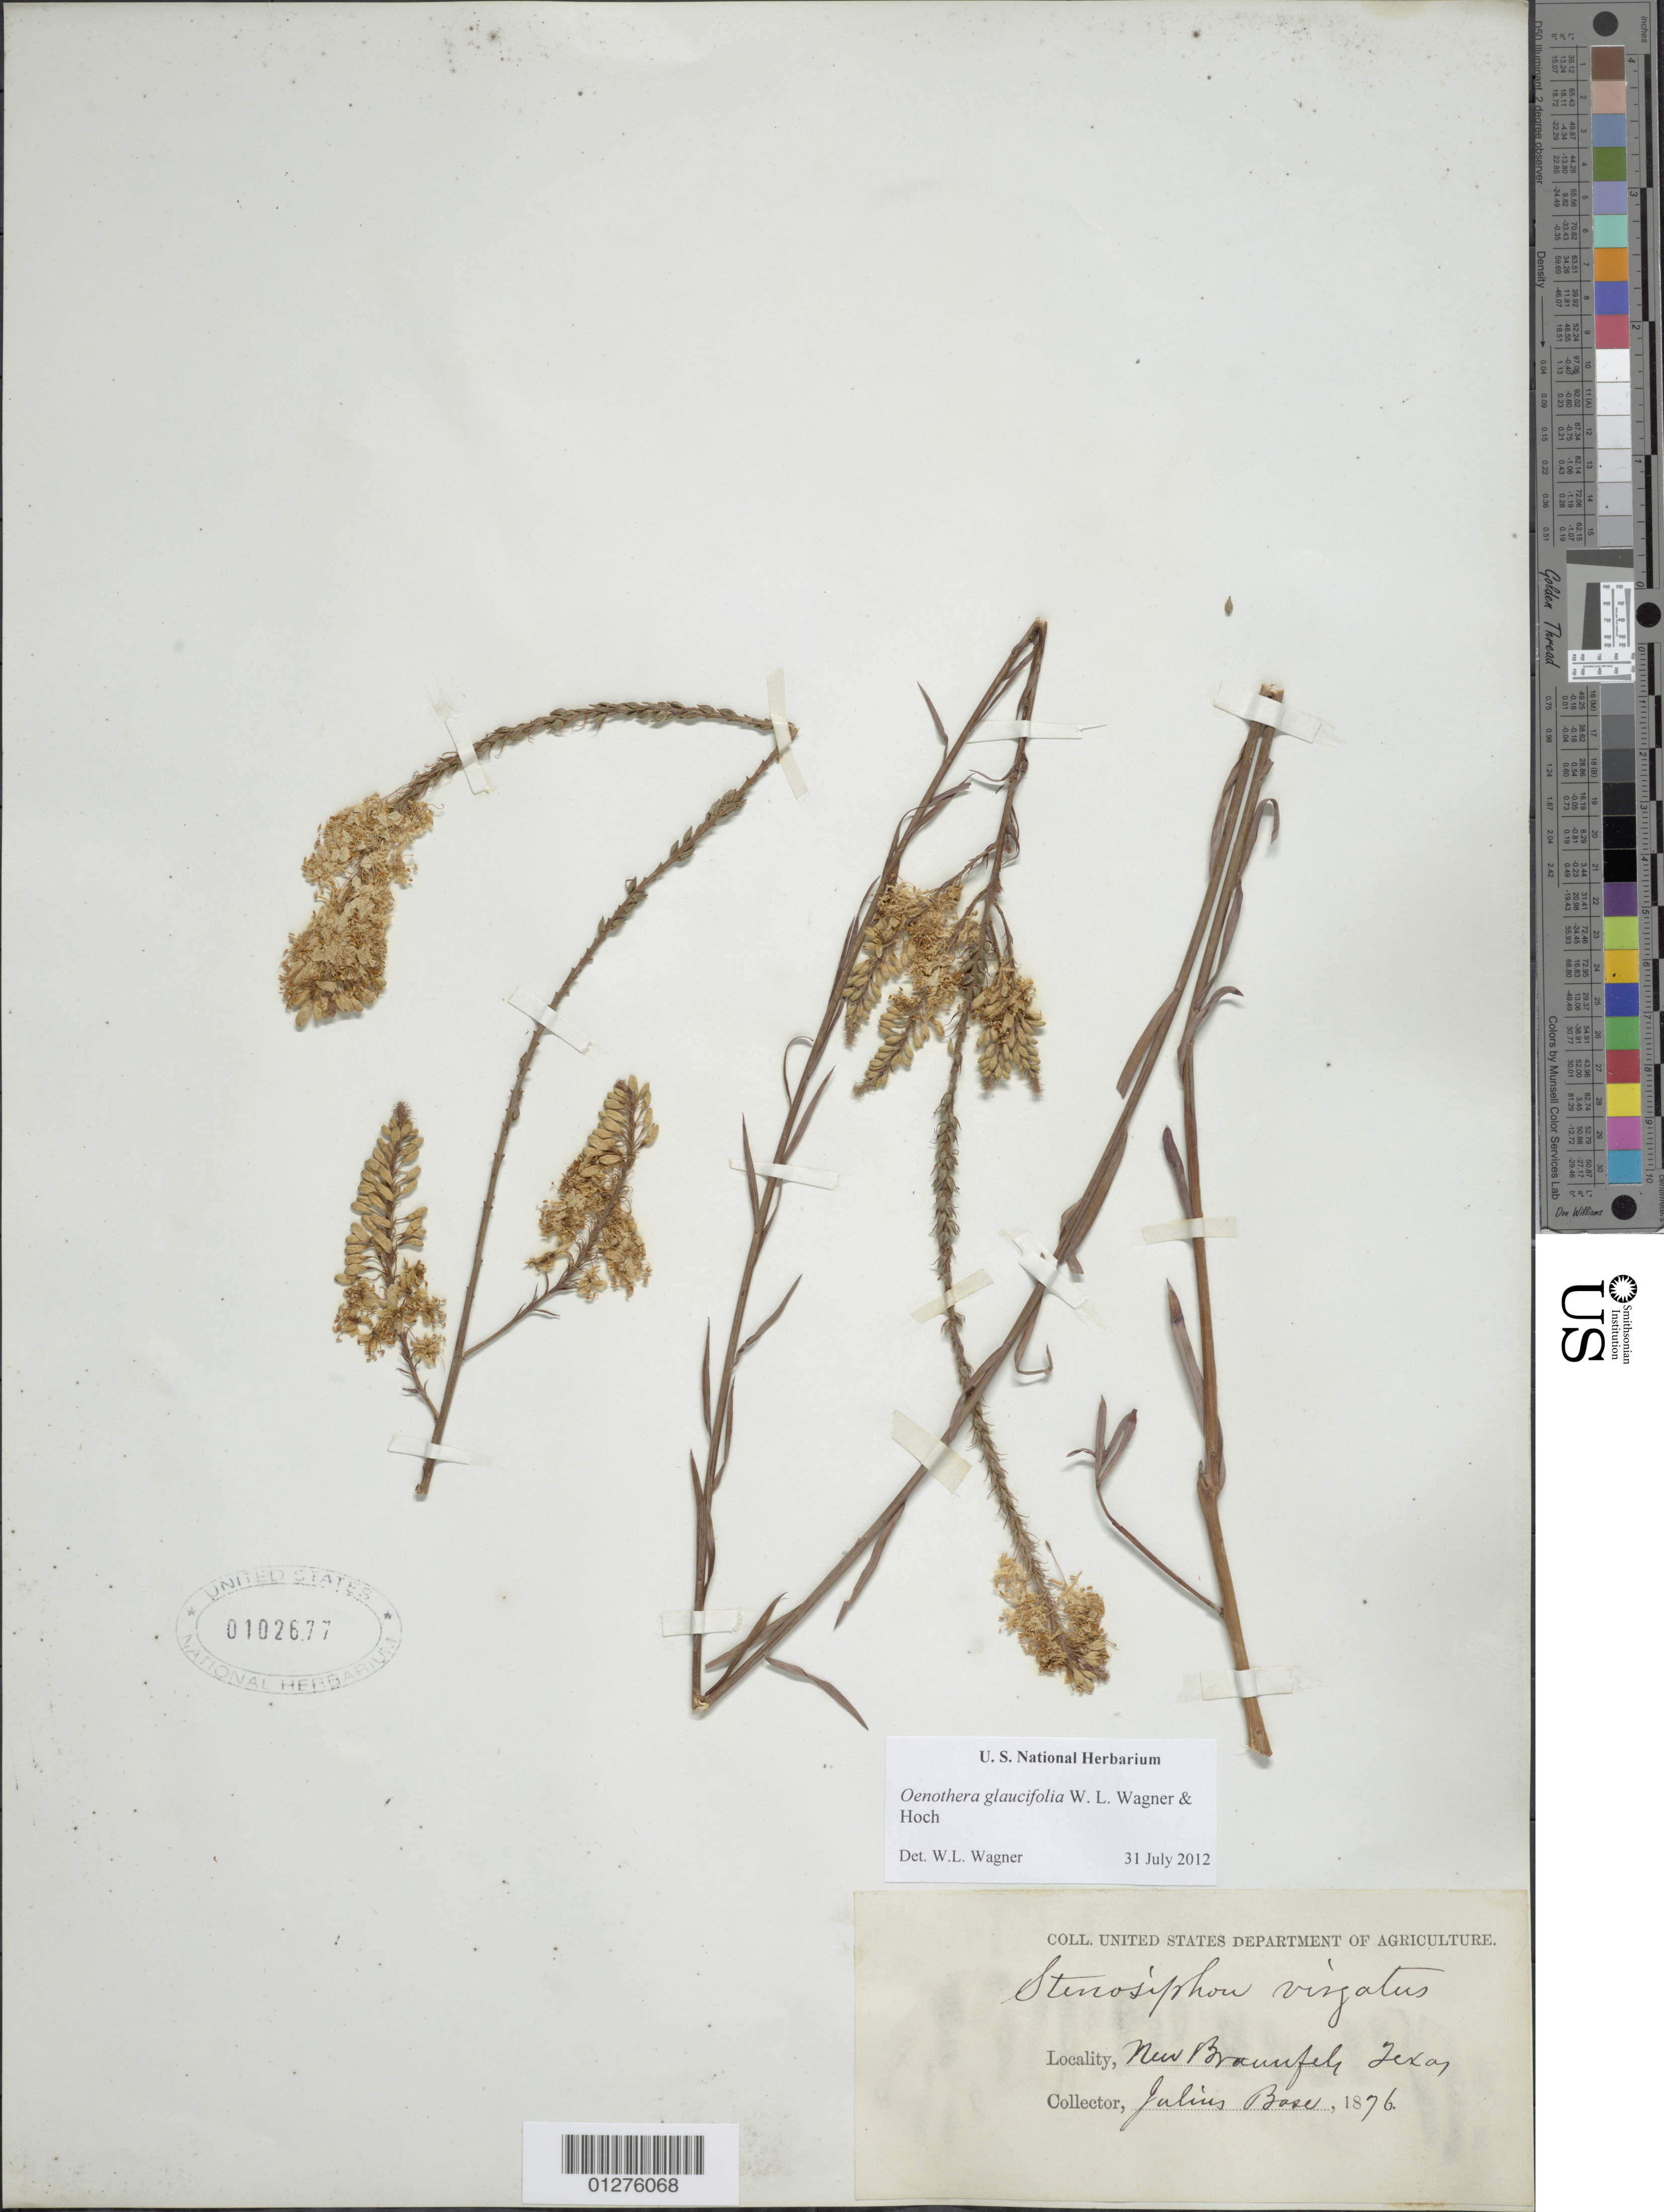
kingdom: Plantae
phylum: Tracheophyta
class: Magnoliopsida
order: Myrtales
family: Onagraceae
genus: Oenothera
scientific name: Oenothera glaucifolia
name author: W.L. Wagner & Hoch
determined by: Wagner, W. L., (BOT), Smithsonian Institution - National Museum of Natural History (UNITED STATES)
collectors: J. Bose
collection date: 1876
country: United States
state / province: Texas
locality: New Braunfels.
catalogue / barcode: US 102677